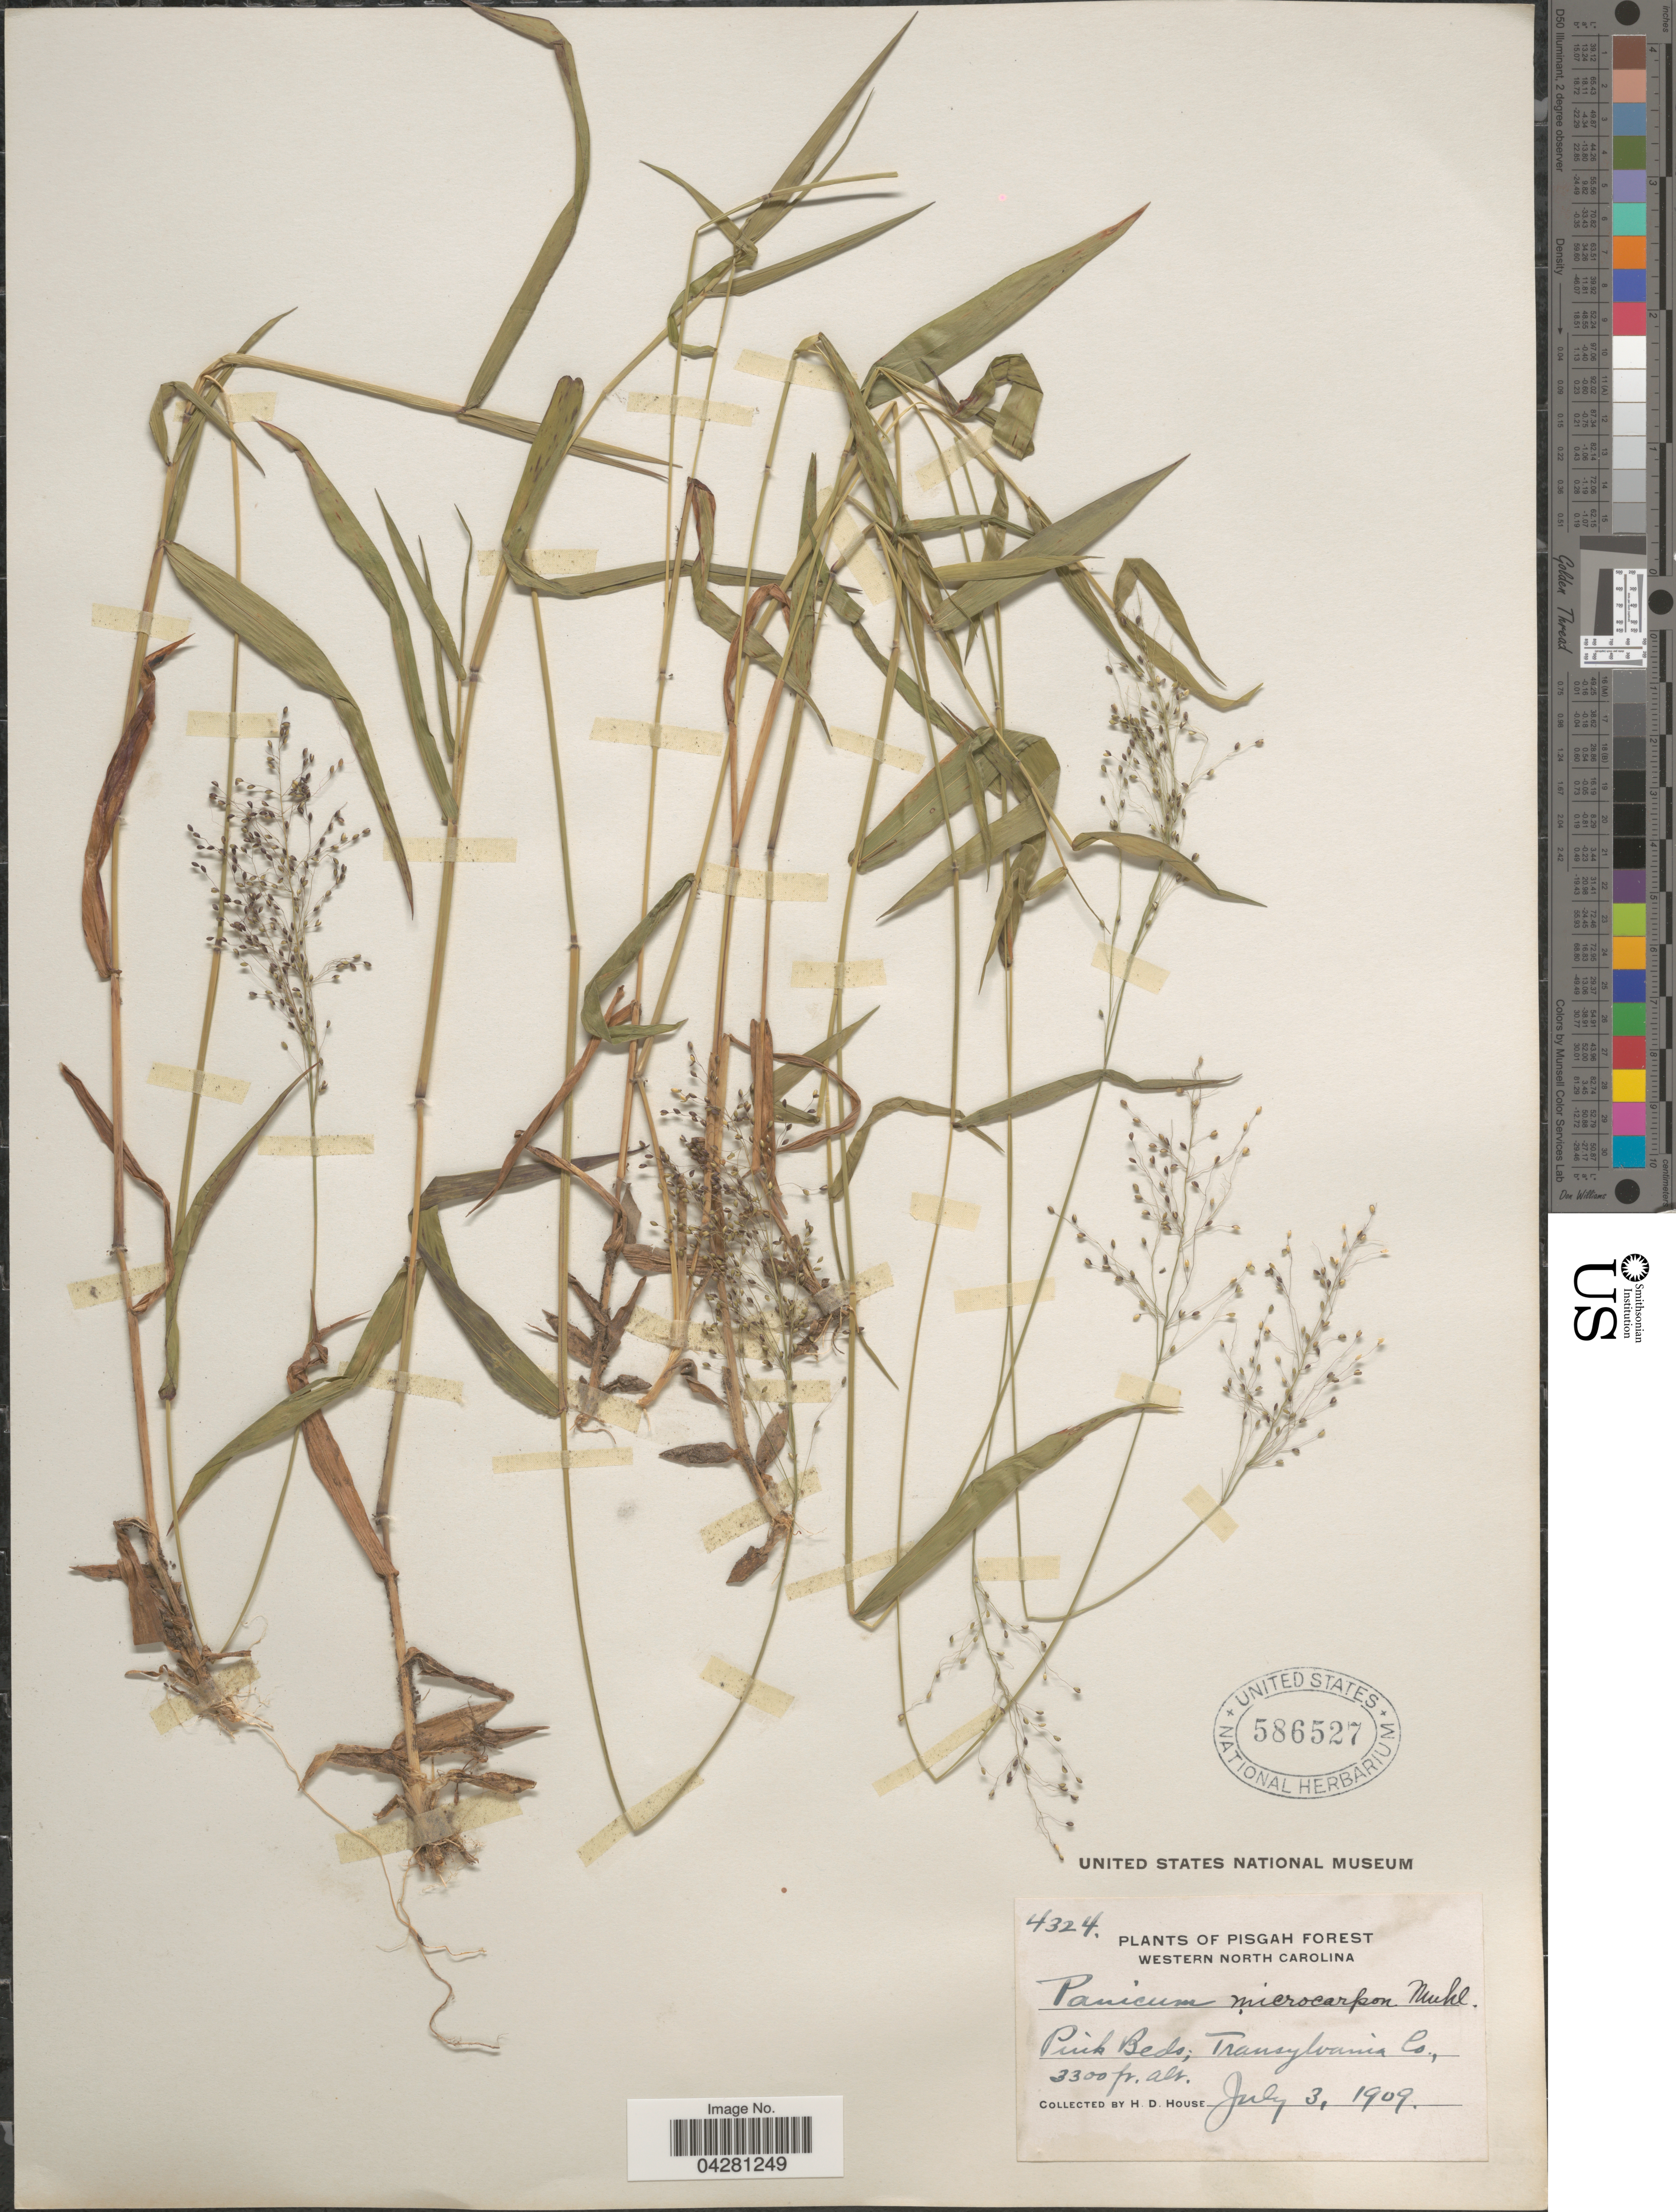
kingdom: Plantae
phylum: Tracheophyta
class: Liliopsida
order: Poales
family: Poaceae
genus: Dichanthelium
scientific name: Dichanthelium dichotomum var. dichotomum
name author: (L.) Gould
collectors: H. D. House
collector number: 4324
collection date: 1909-07-03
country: United States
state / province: North Carolina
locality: Pisgah Forest. Western North Carolina. Pink Beds; Transylvania Co.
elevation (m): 1006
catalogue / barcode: US 586527